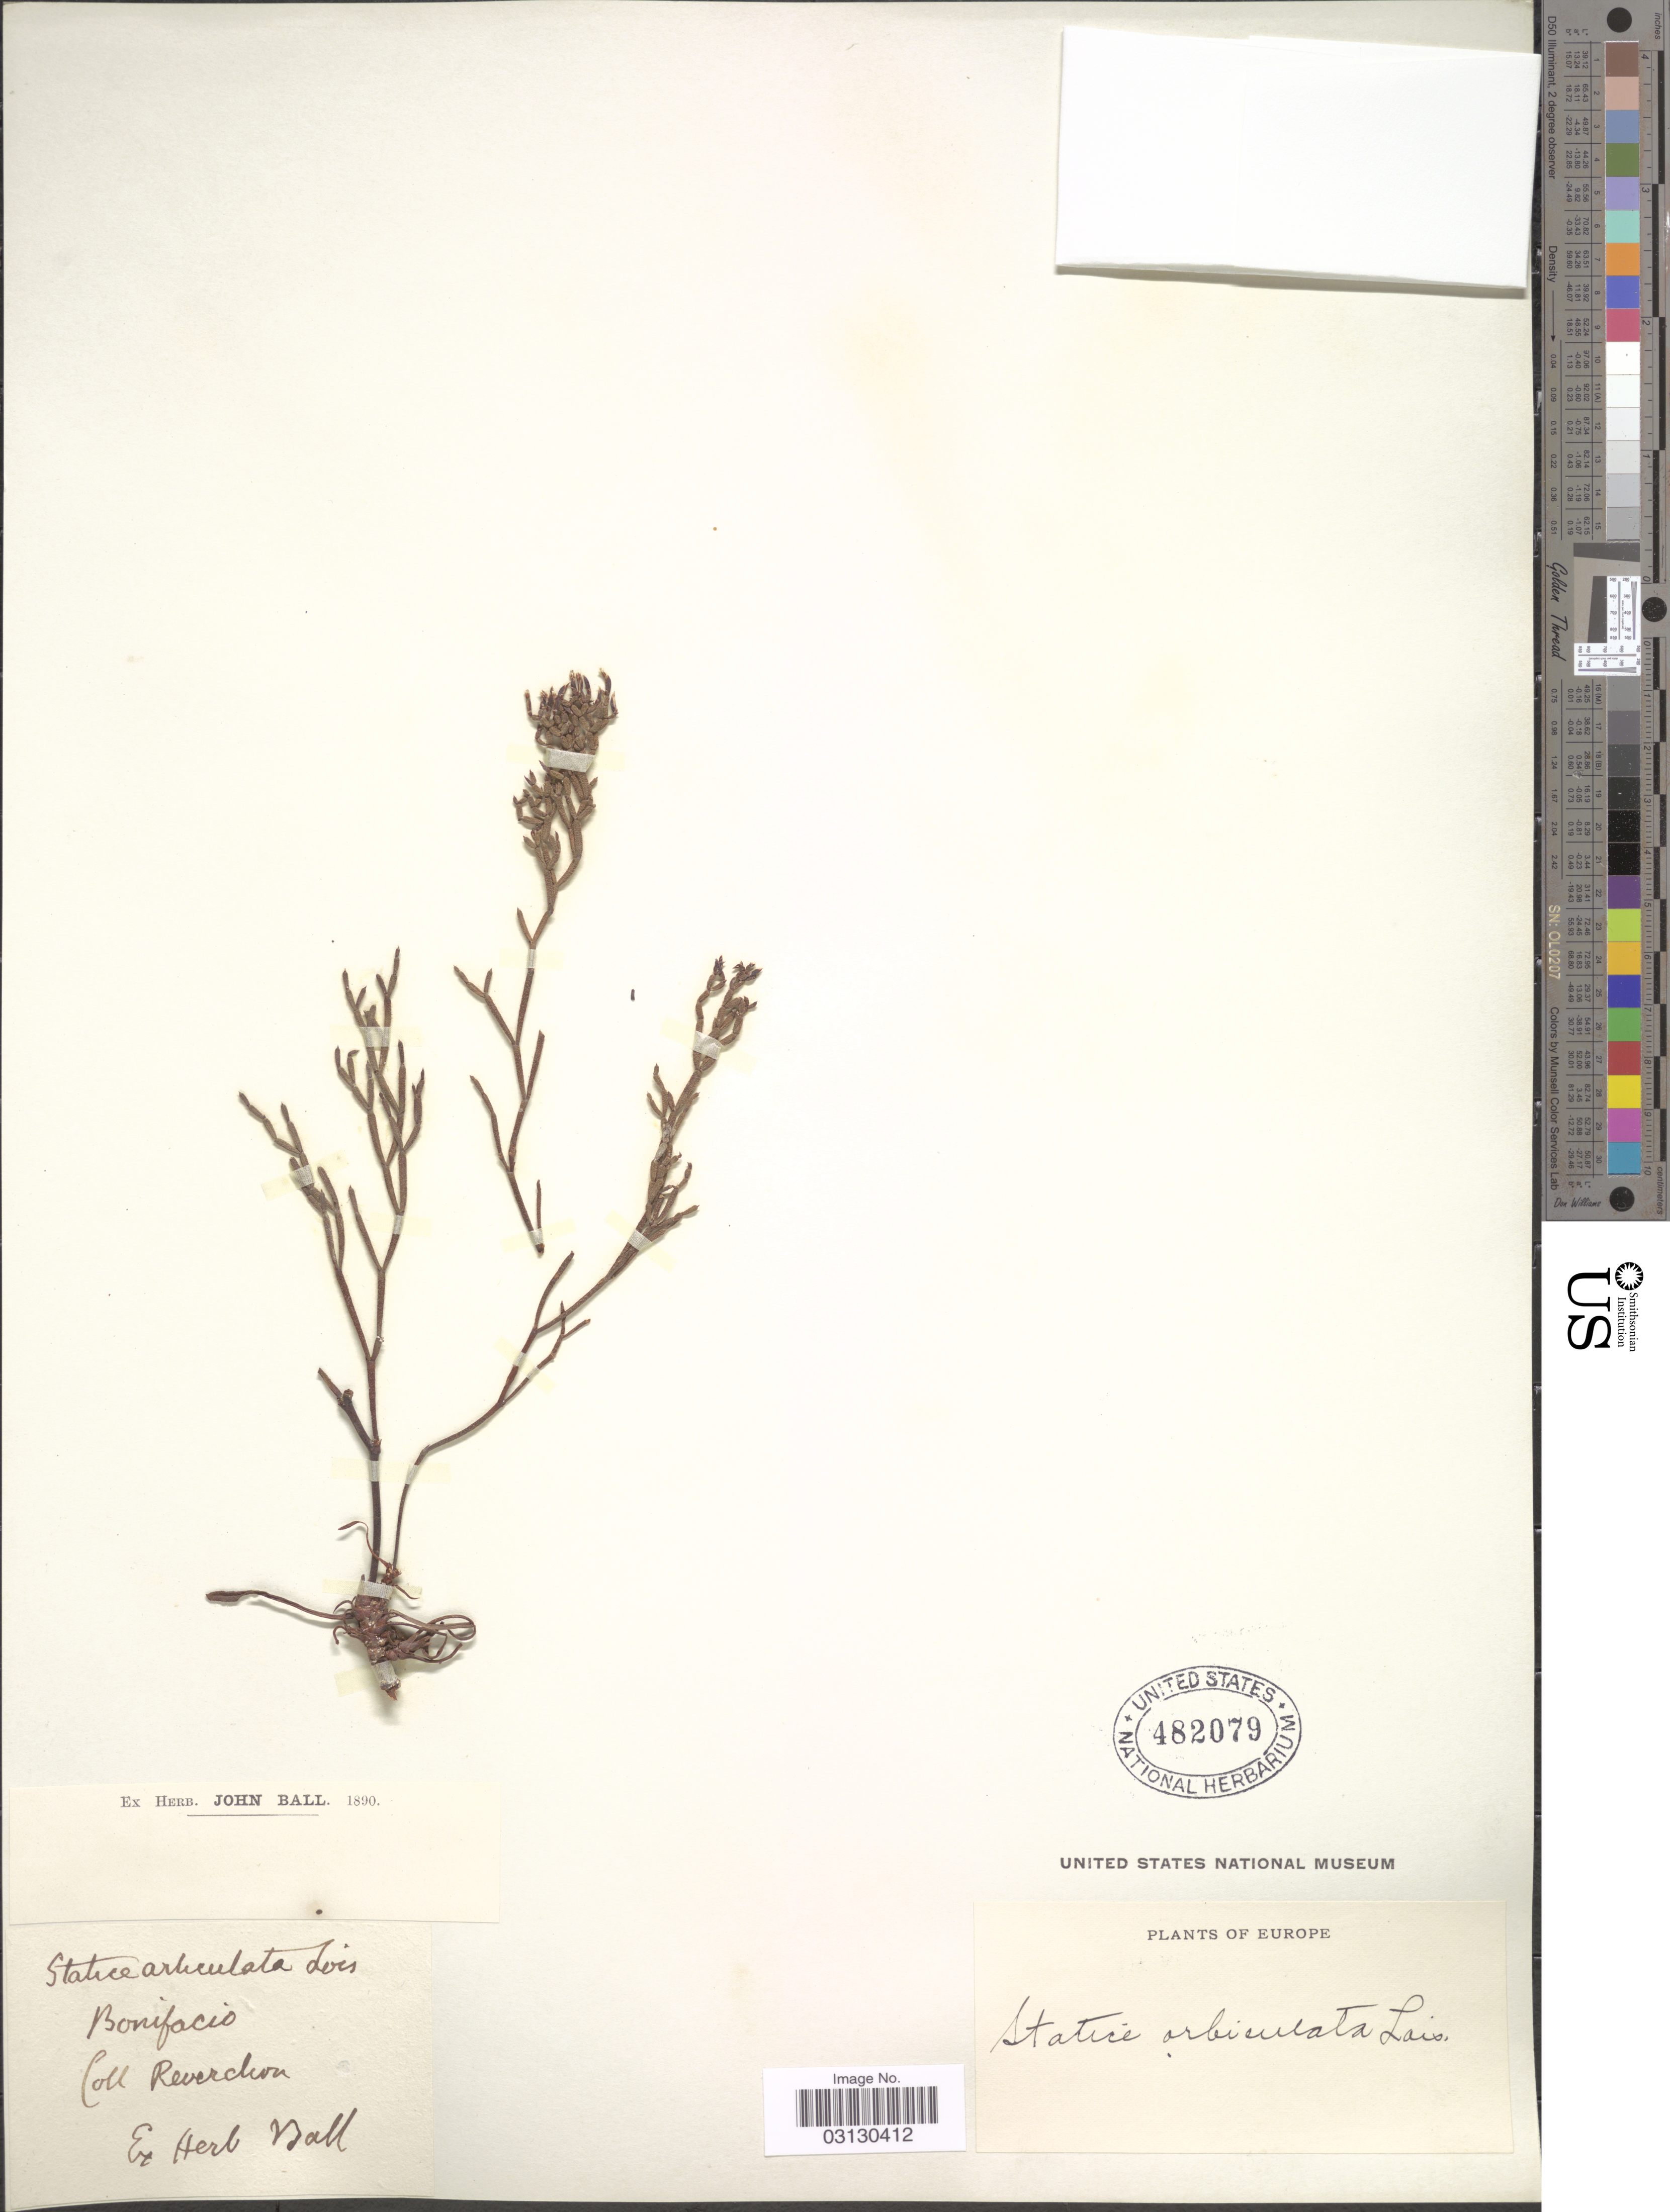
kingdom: Plantae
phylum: Tracheophyta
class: Magnoliopsida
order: Caryophyllales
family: Plumbaginaceae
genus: Limonium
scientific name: Limonium articulatum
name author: (Loisel.) Kuntze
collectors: -. Reverchon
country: France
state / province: Corsica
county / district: Corse-du-Sud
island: Corse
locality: Europe. Bonifacio.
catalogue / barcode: US 482079